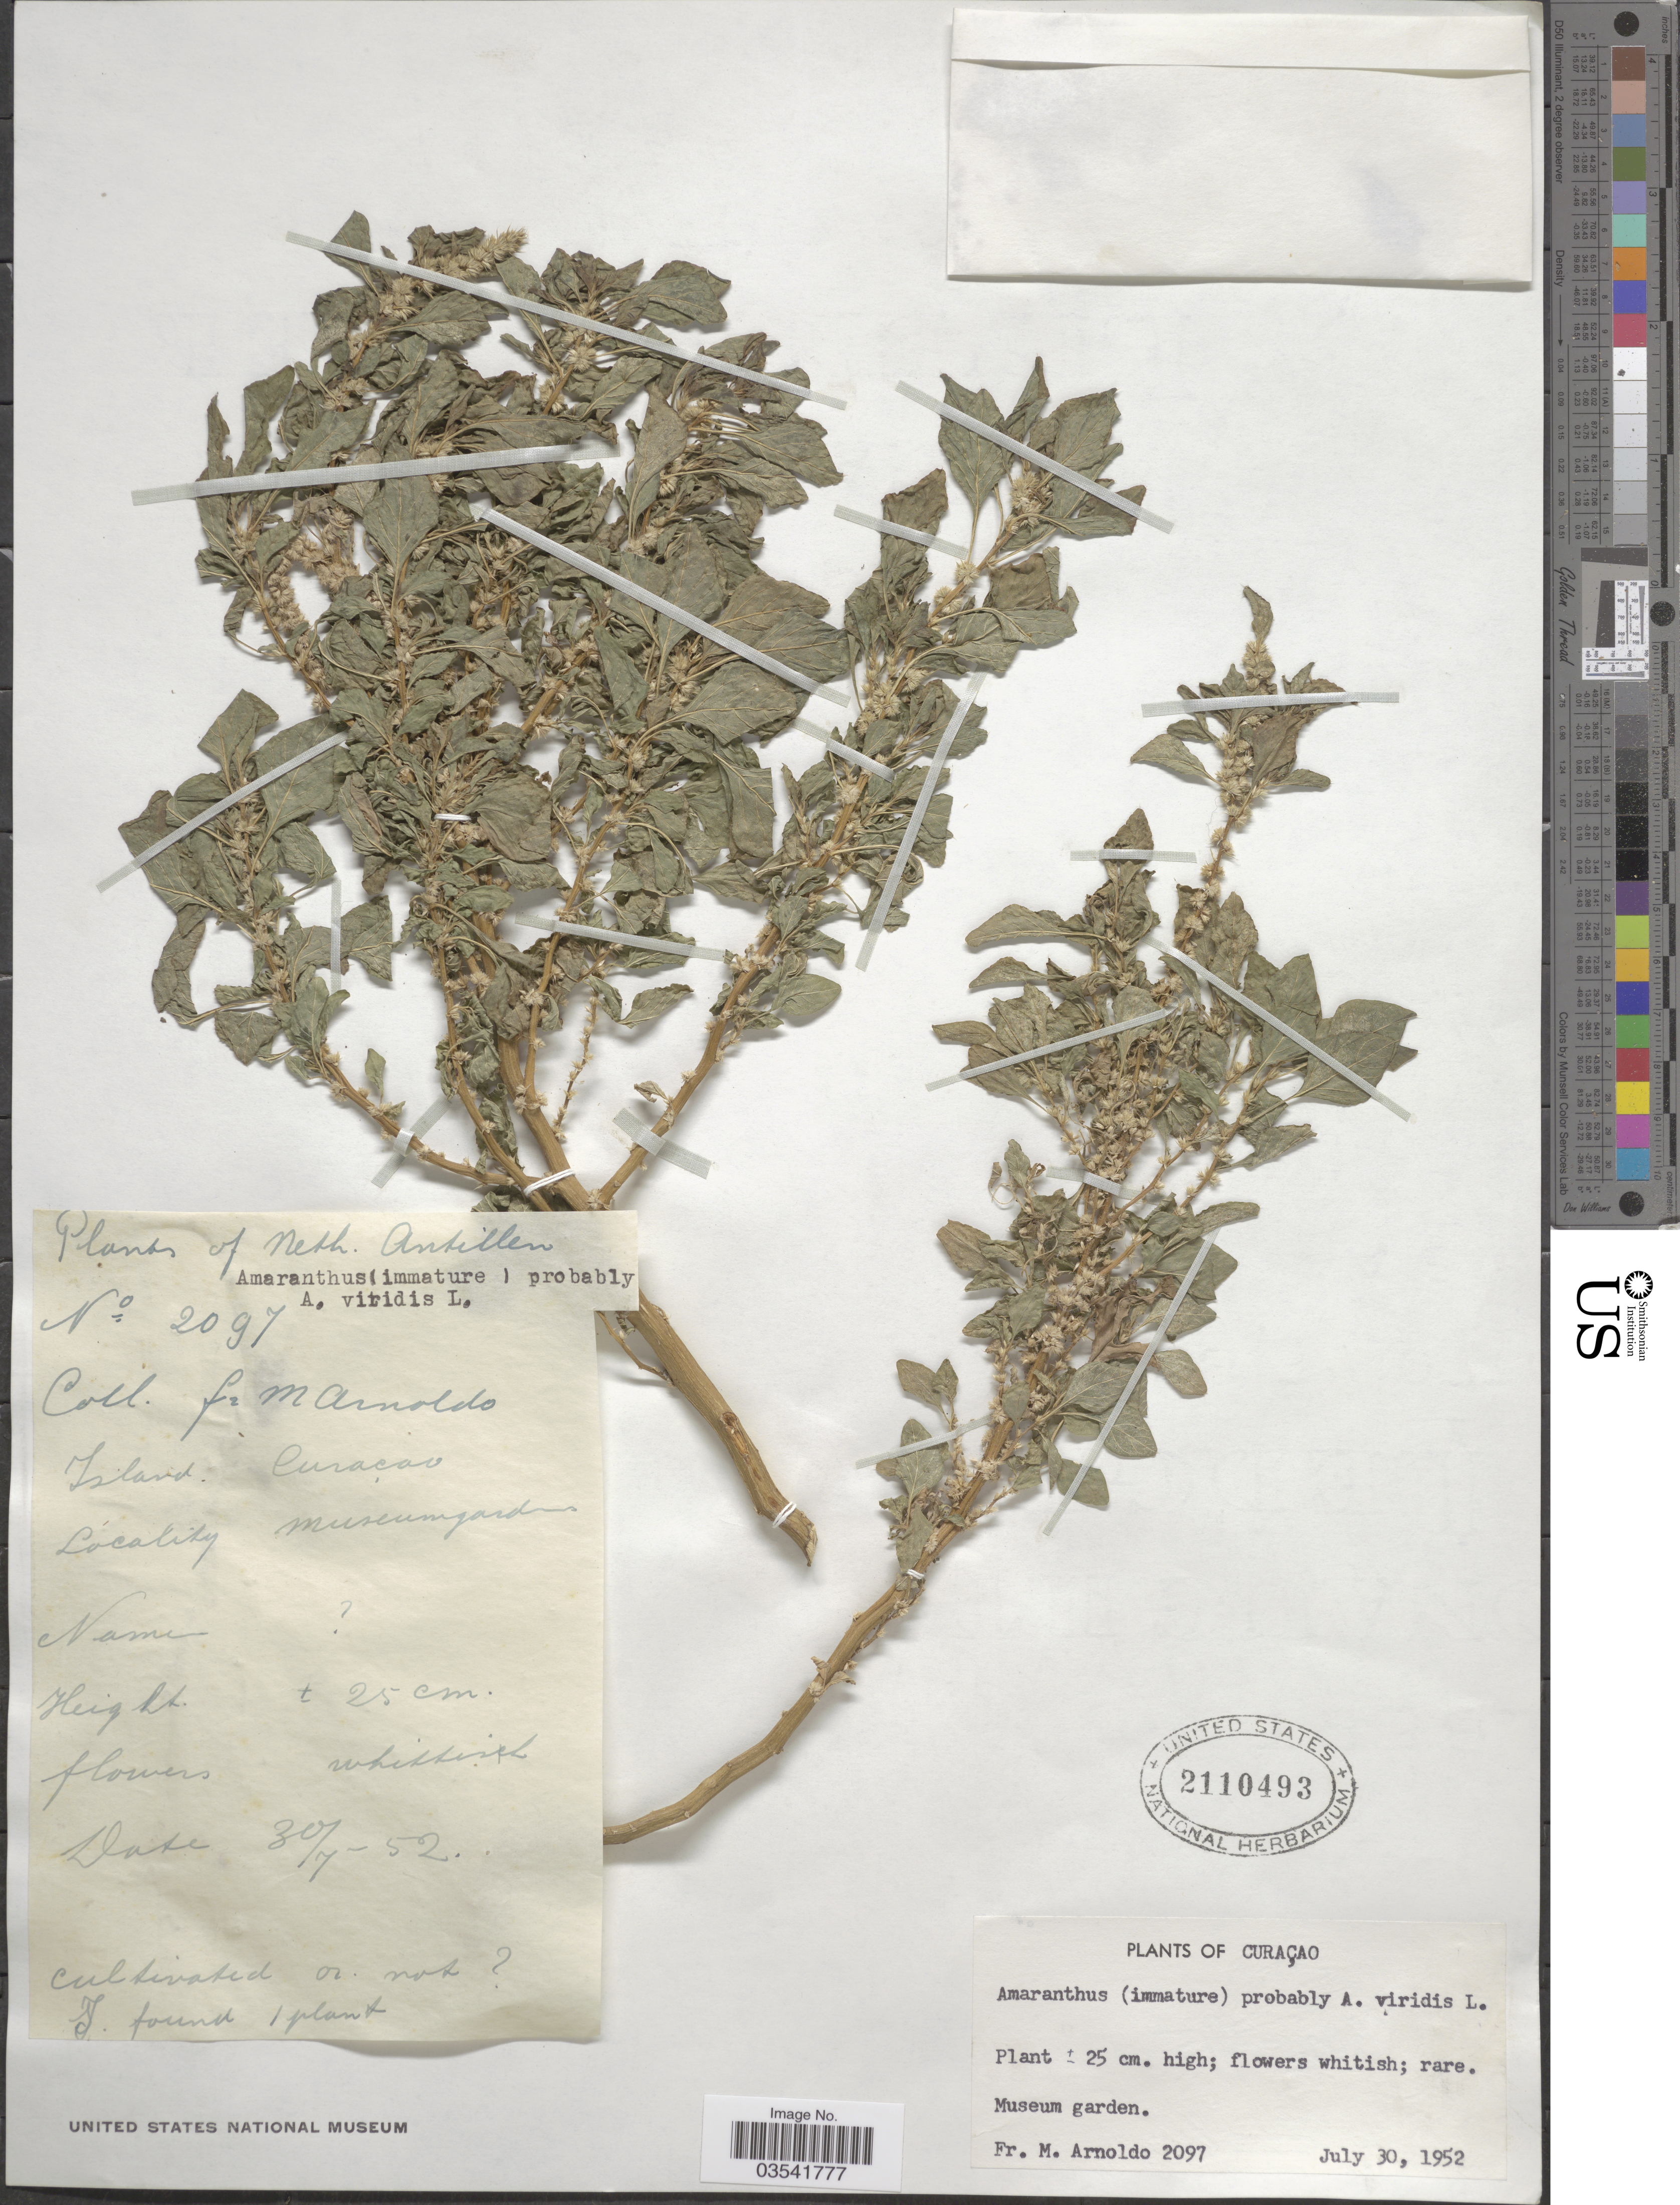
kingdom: Plantae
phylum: Tracheophyta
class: Magnoliopsida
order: Caryophyllales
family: Amaranthaceae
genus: Amaranthus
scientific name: Amaranthus ascendens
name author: Loisel.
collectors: N. Arnoldo-Broeders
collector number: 2097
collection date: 1952-07-30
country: Curaçao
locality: Island Curacao. Museum garden.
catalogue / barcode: US 2110493